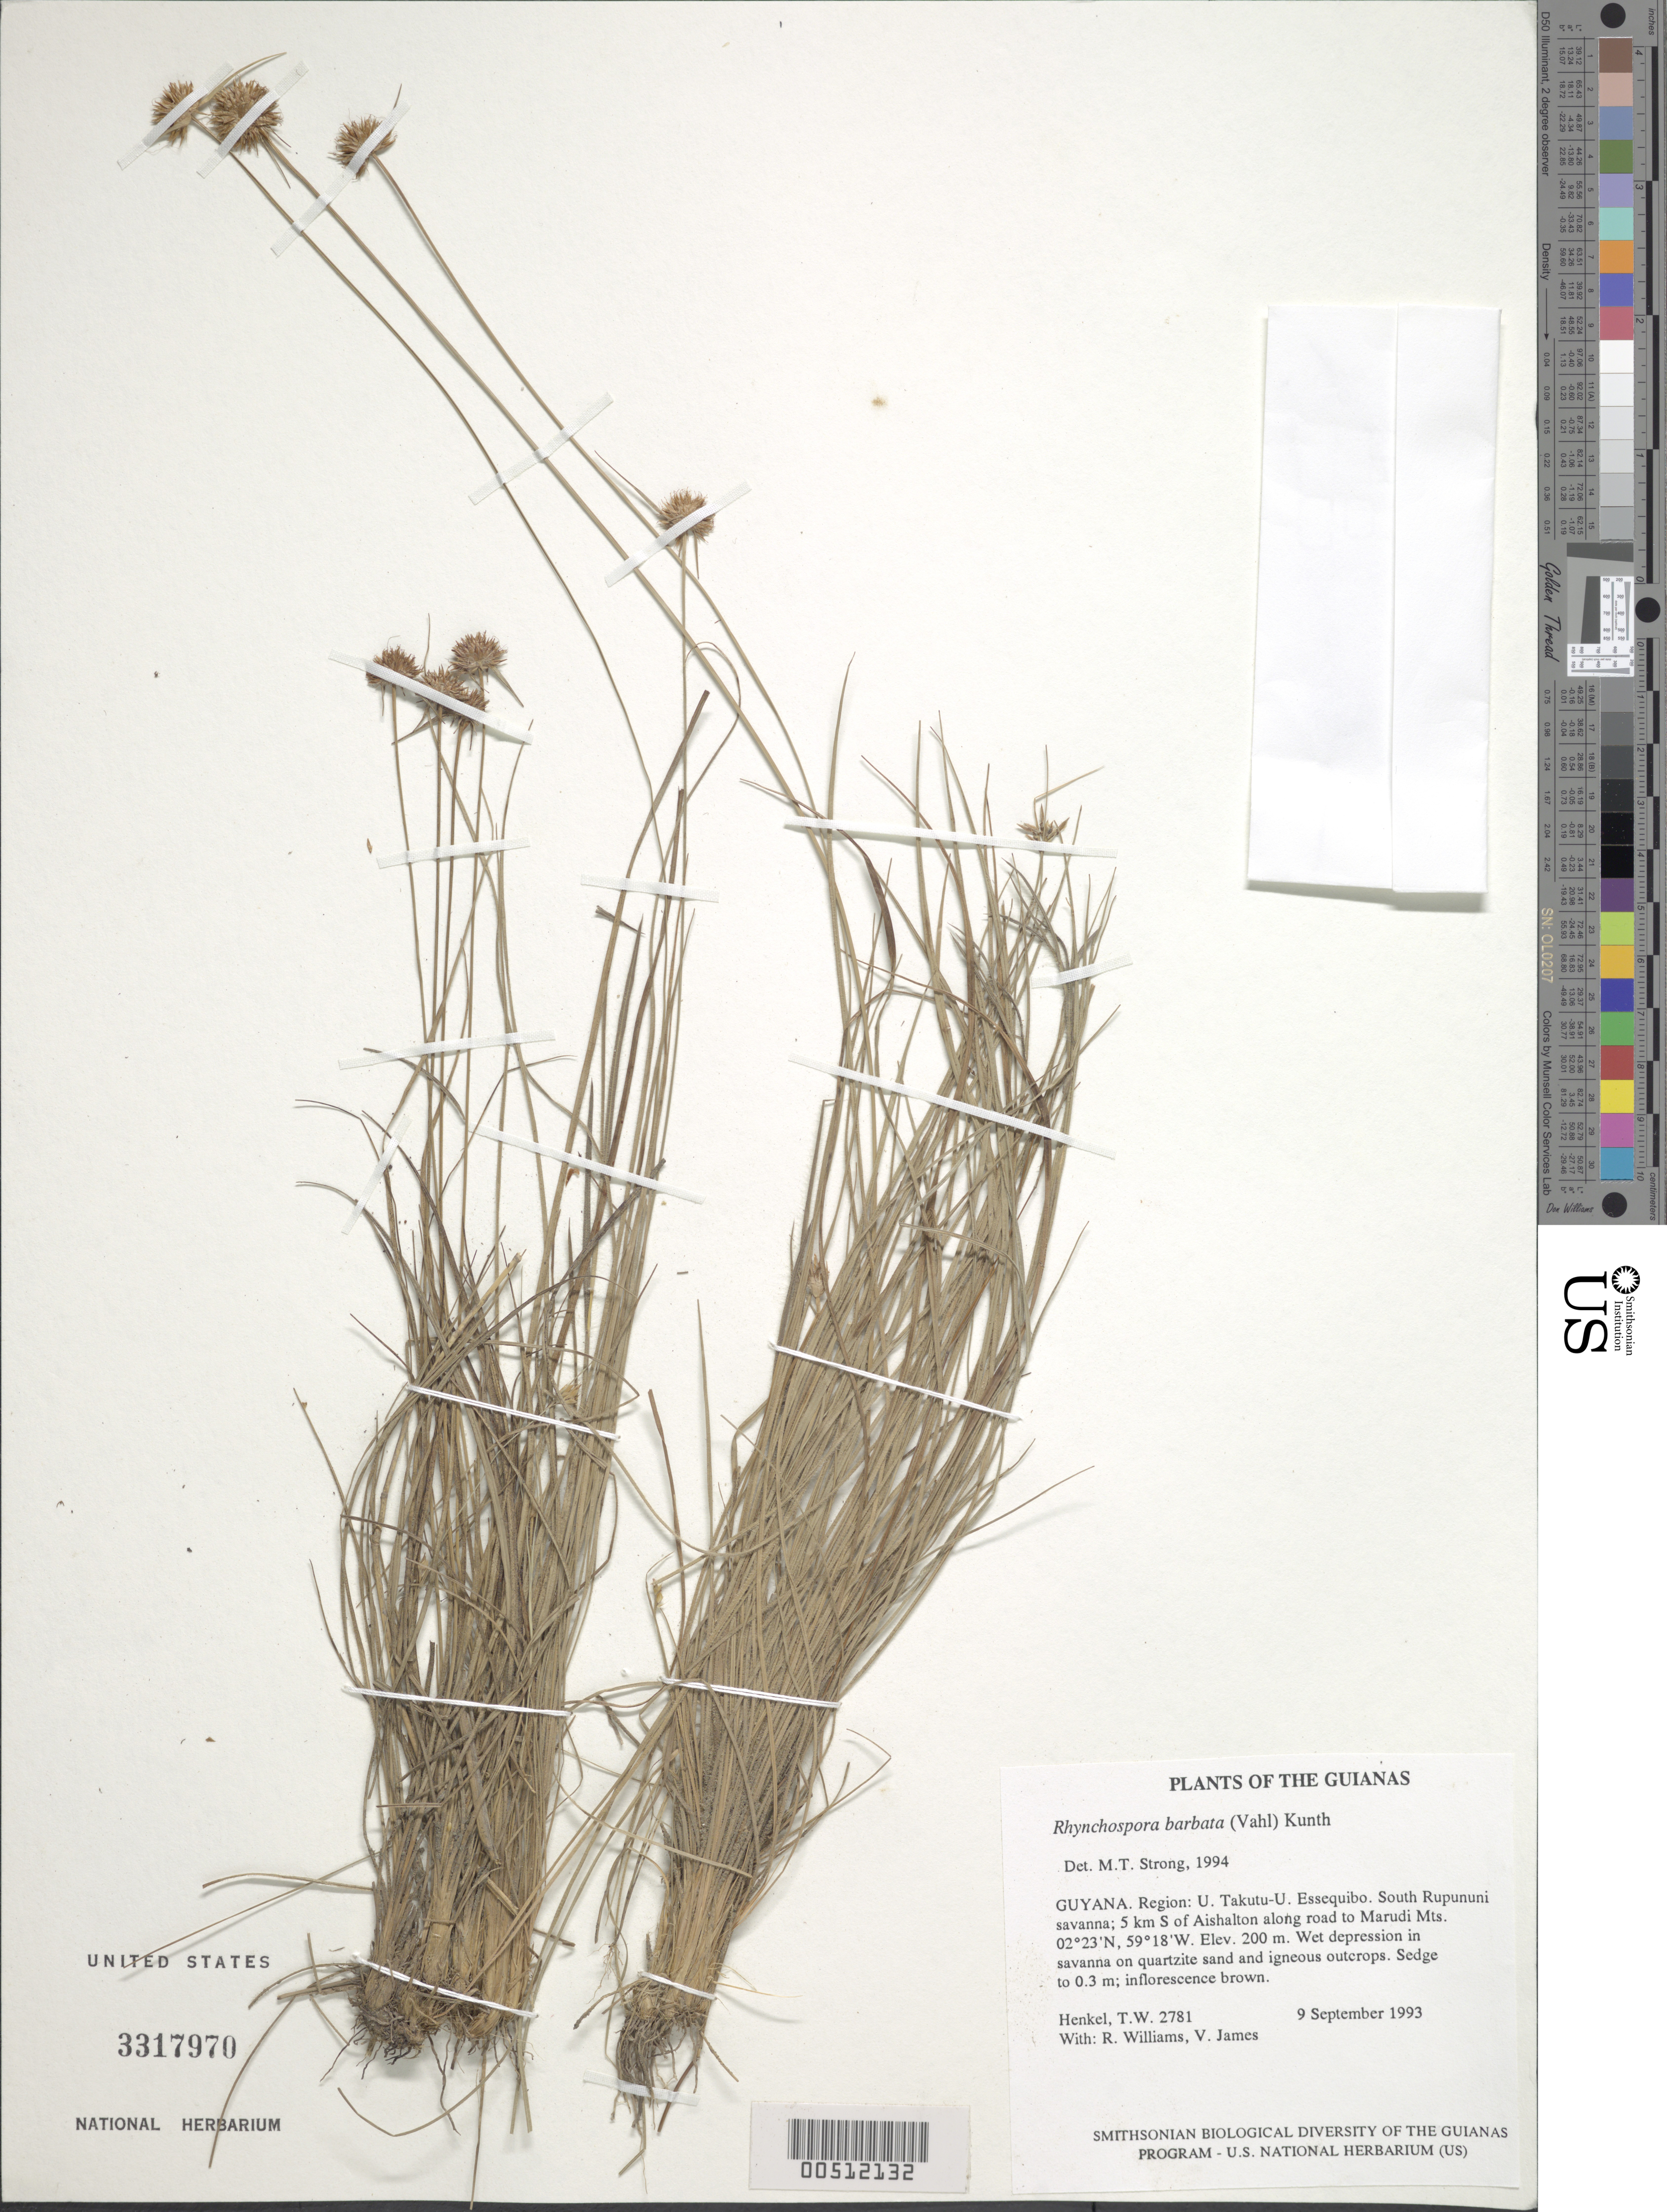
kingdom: Plantae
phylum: Tracheophyta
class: Liliopsida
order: Poales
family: Cyperaceae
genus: Rhynchospora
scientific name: Rhynchospora barbata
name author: (Vahl) Kunth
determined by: Alves, K.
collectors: T. Henkel, R. Williams & V. James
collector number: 2781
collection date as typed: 9 September 1993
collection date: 1993-09-09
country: Guyana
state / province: U. Takutu-U. Essequibo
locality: South Rupununi savanna; 5 km S of Aishalton along road to Marudi Mts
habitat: Wet depression in savanna on quartzite sand and igneous outcrops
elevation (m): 200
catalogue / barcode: US 3317970